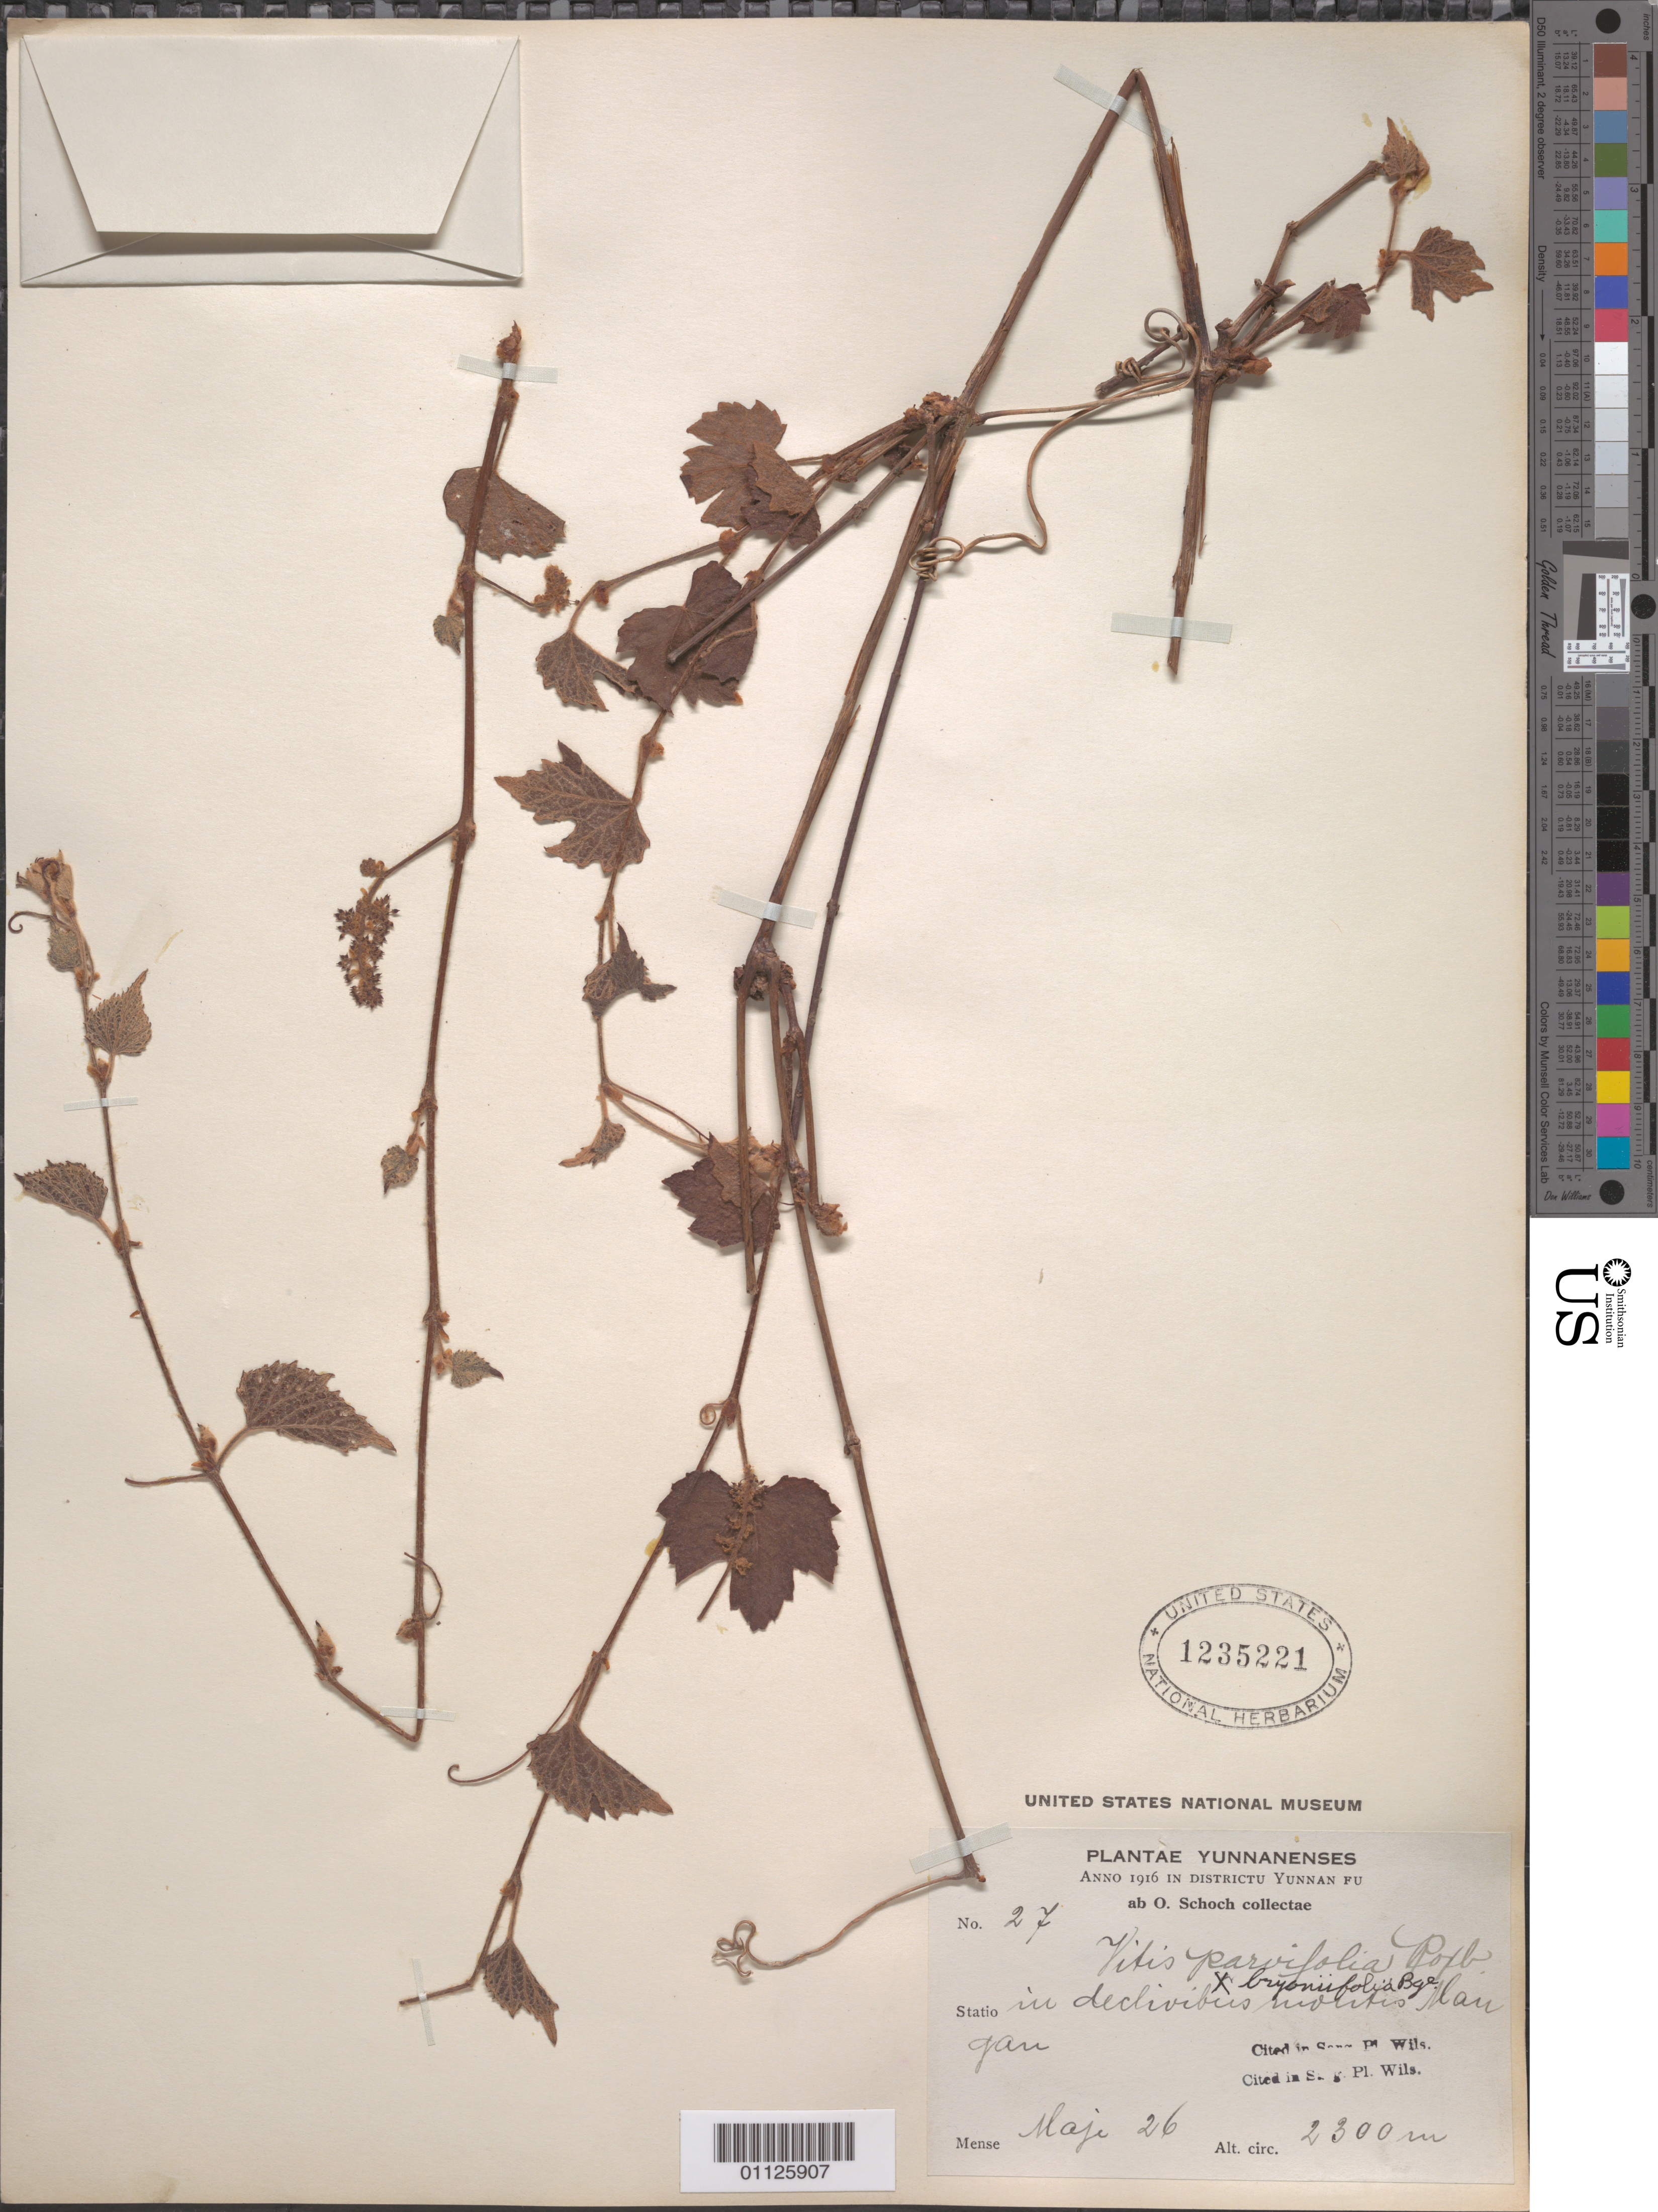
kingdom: Plantae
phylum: Tracheophyta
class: Magnoliopsida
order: Vitales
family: Vitaceae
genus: Cissus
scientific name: Cissus parvifolia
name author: Salisb.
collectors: O. Schoch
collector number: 27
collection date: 1916-05-26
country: China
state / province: Yunnan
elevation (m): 2300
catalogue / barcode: US 1235221